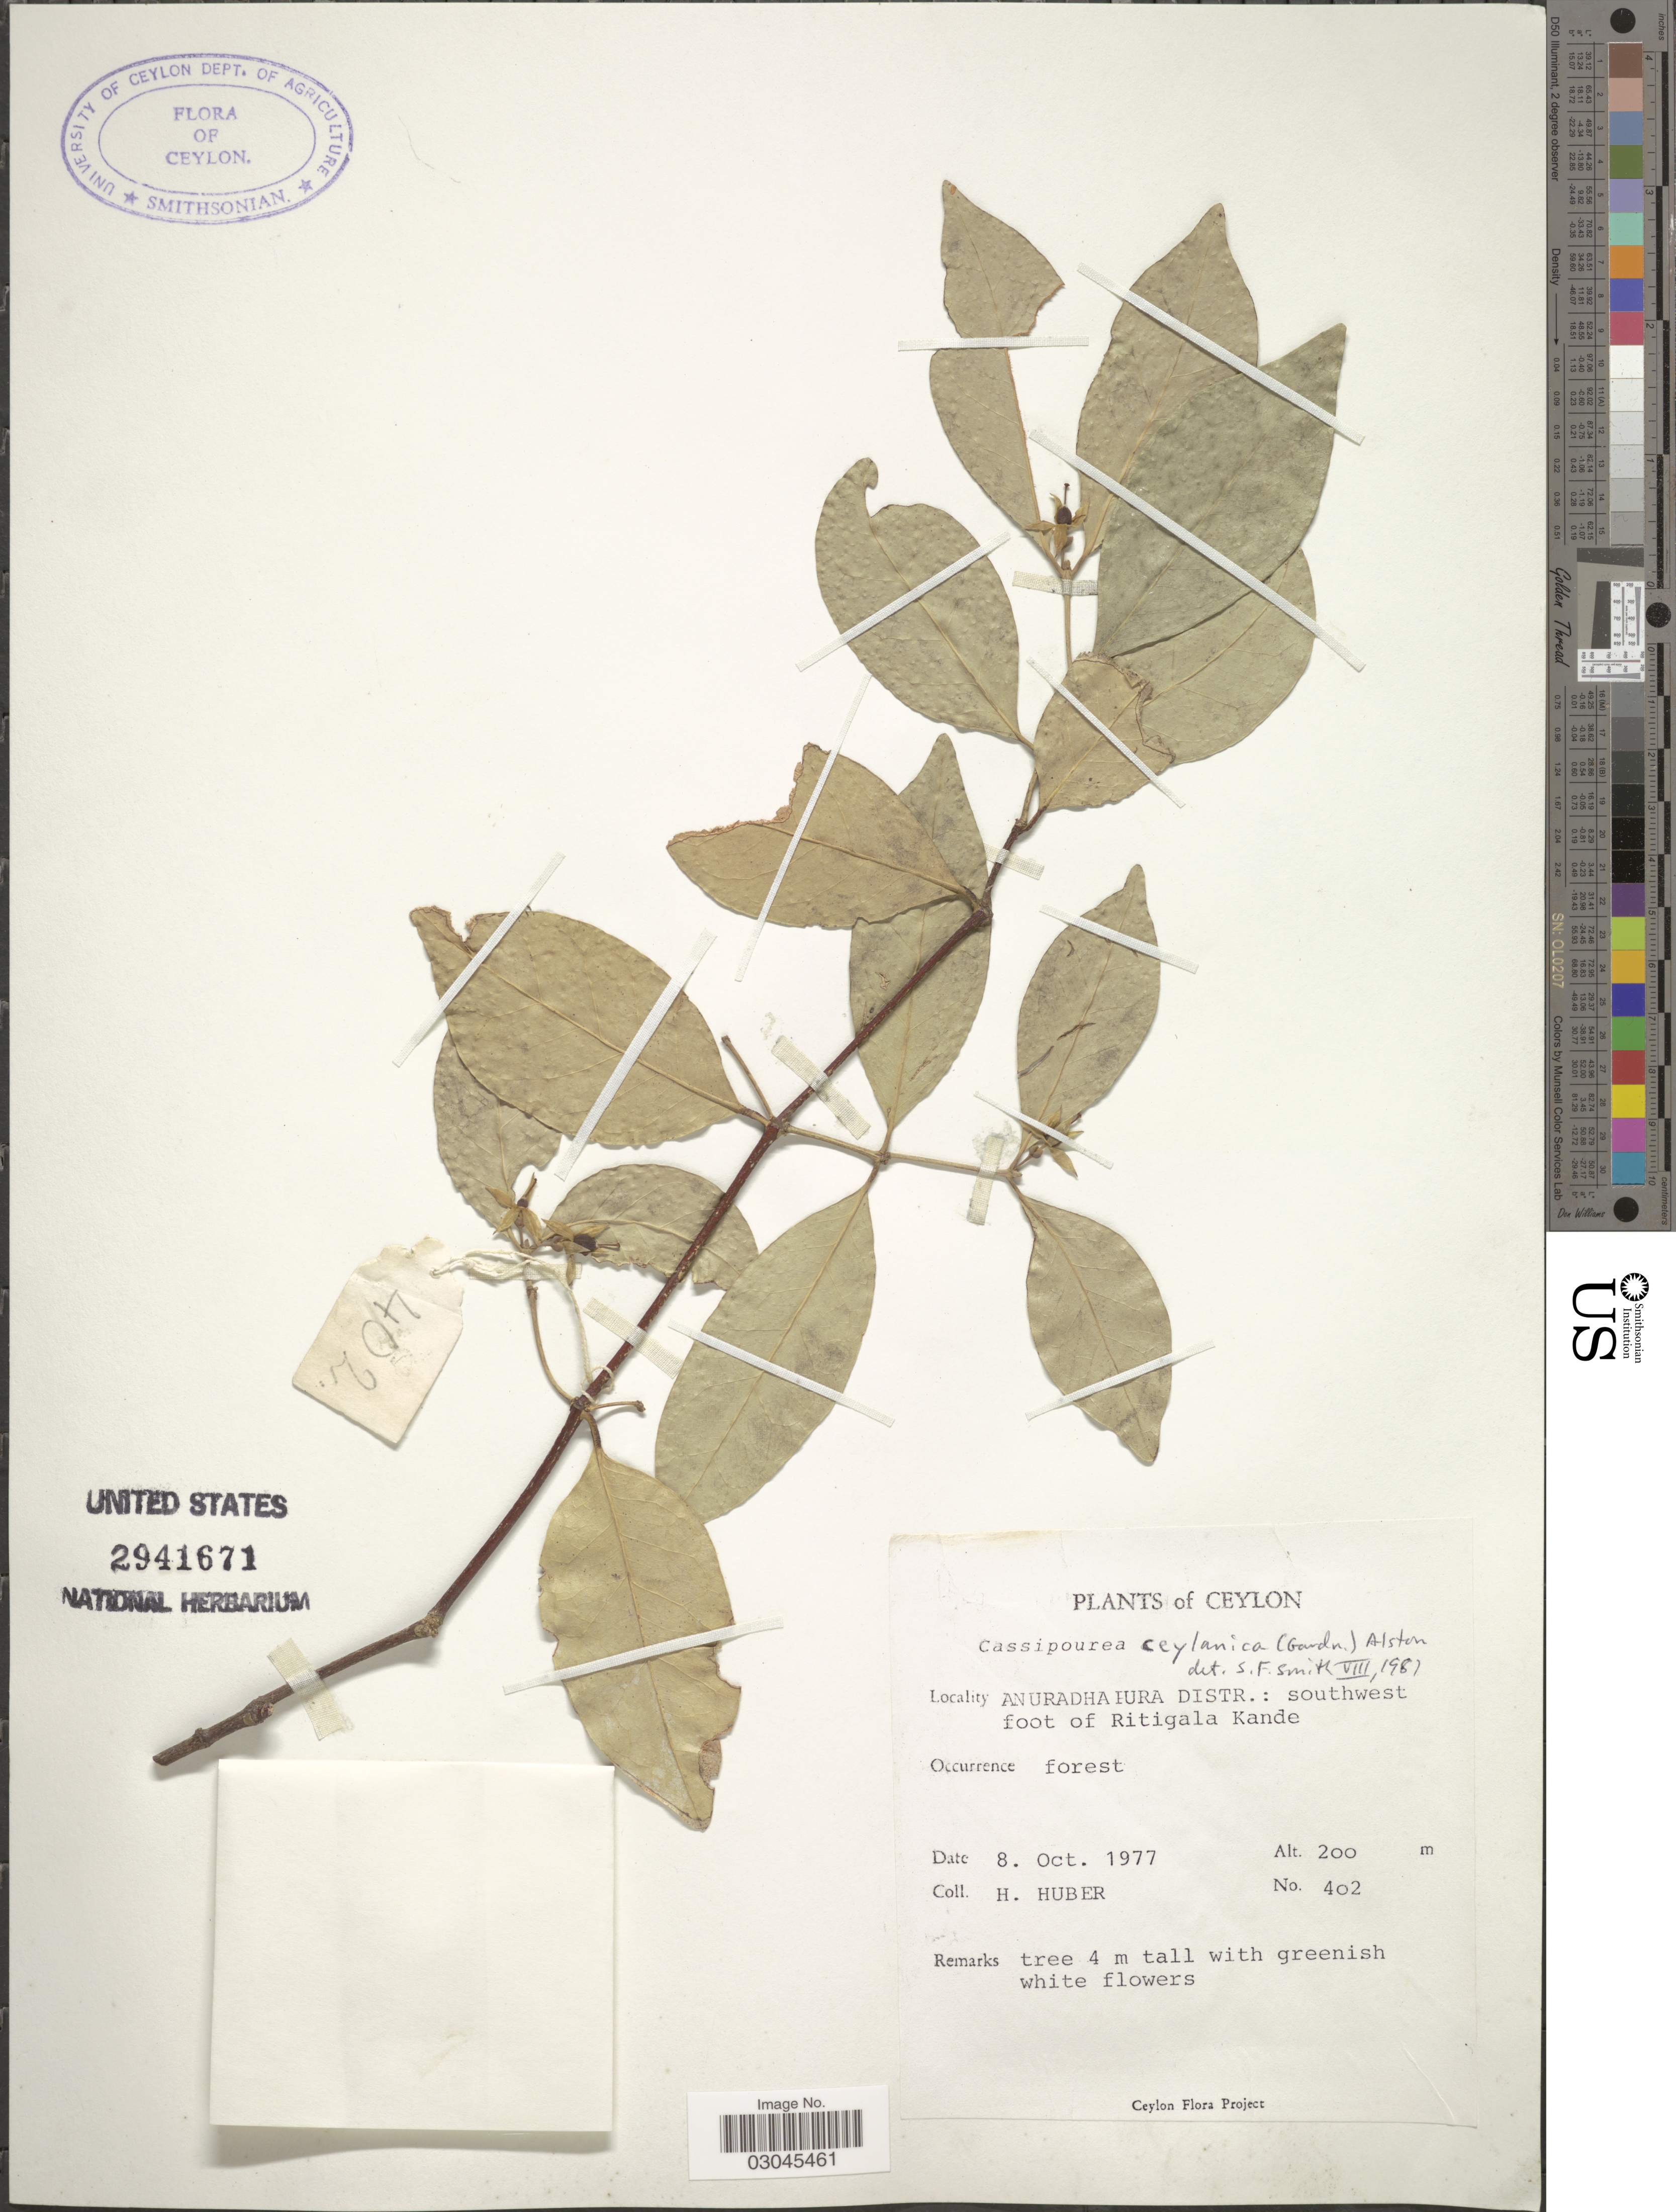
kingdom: Plantae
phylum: Tracheophyta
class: Magnoliopsida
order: Malpighiales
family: Rhizophoraceae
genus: Cassipourea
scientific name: Cassipourea ceylanica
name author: (Gardner) Alston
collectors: H. Huber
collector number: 402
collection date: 1977-10-08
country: Sri Lanka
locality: Ceylon. Anuradhapura Distr.: southwest foot of Ritigala Kande.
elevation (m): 200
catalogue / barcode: US 2941671